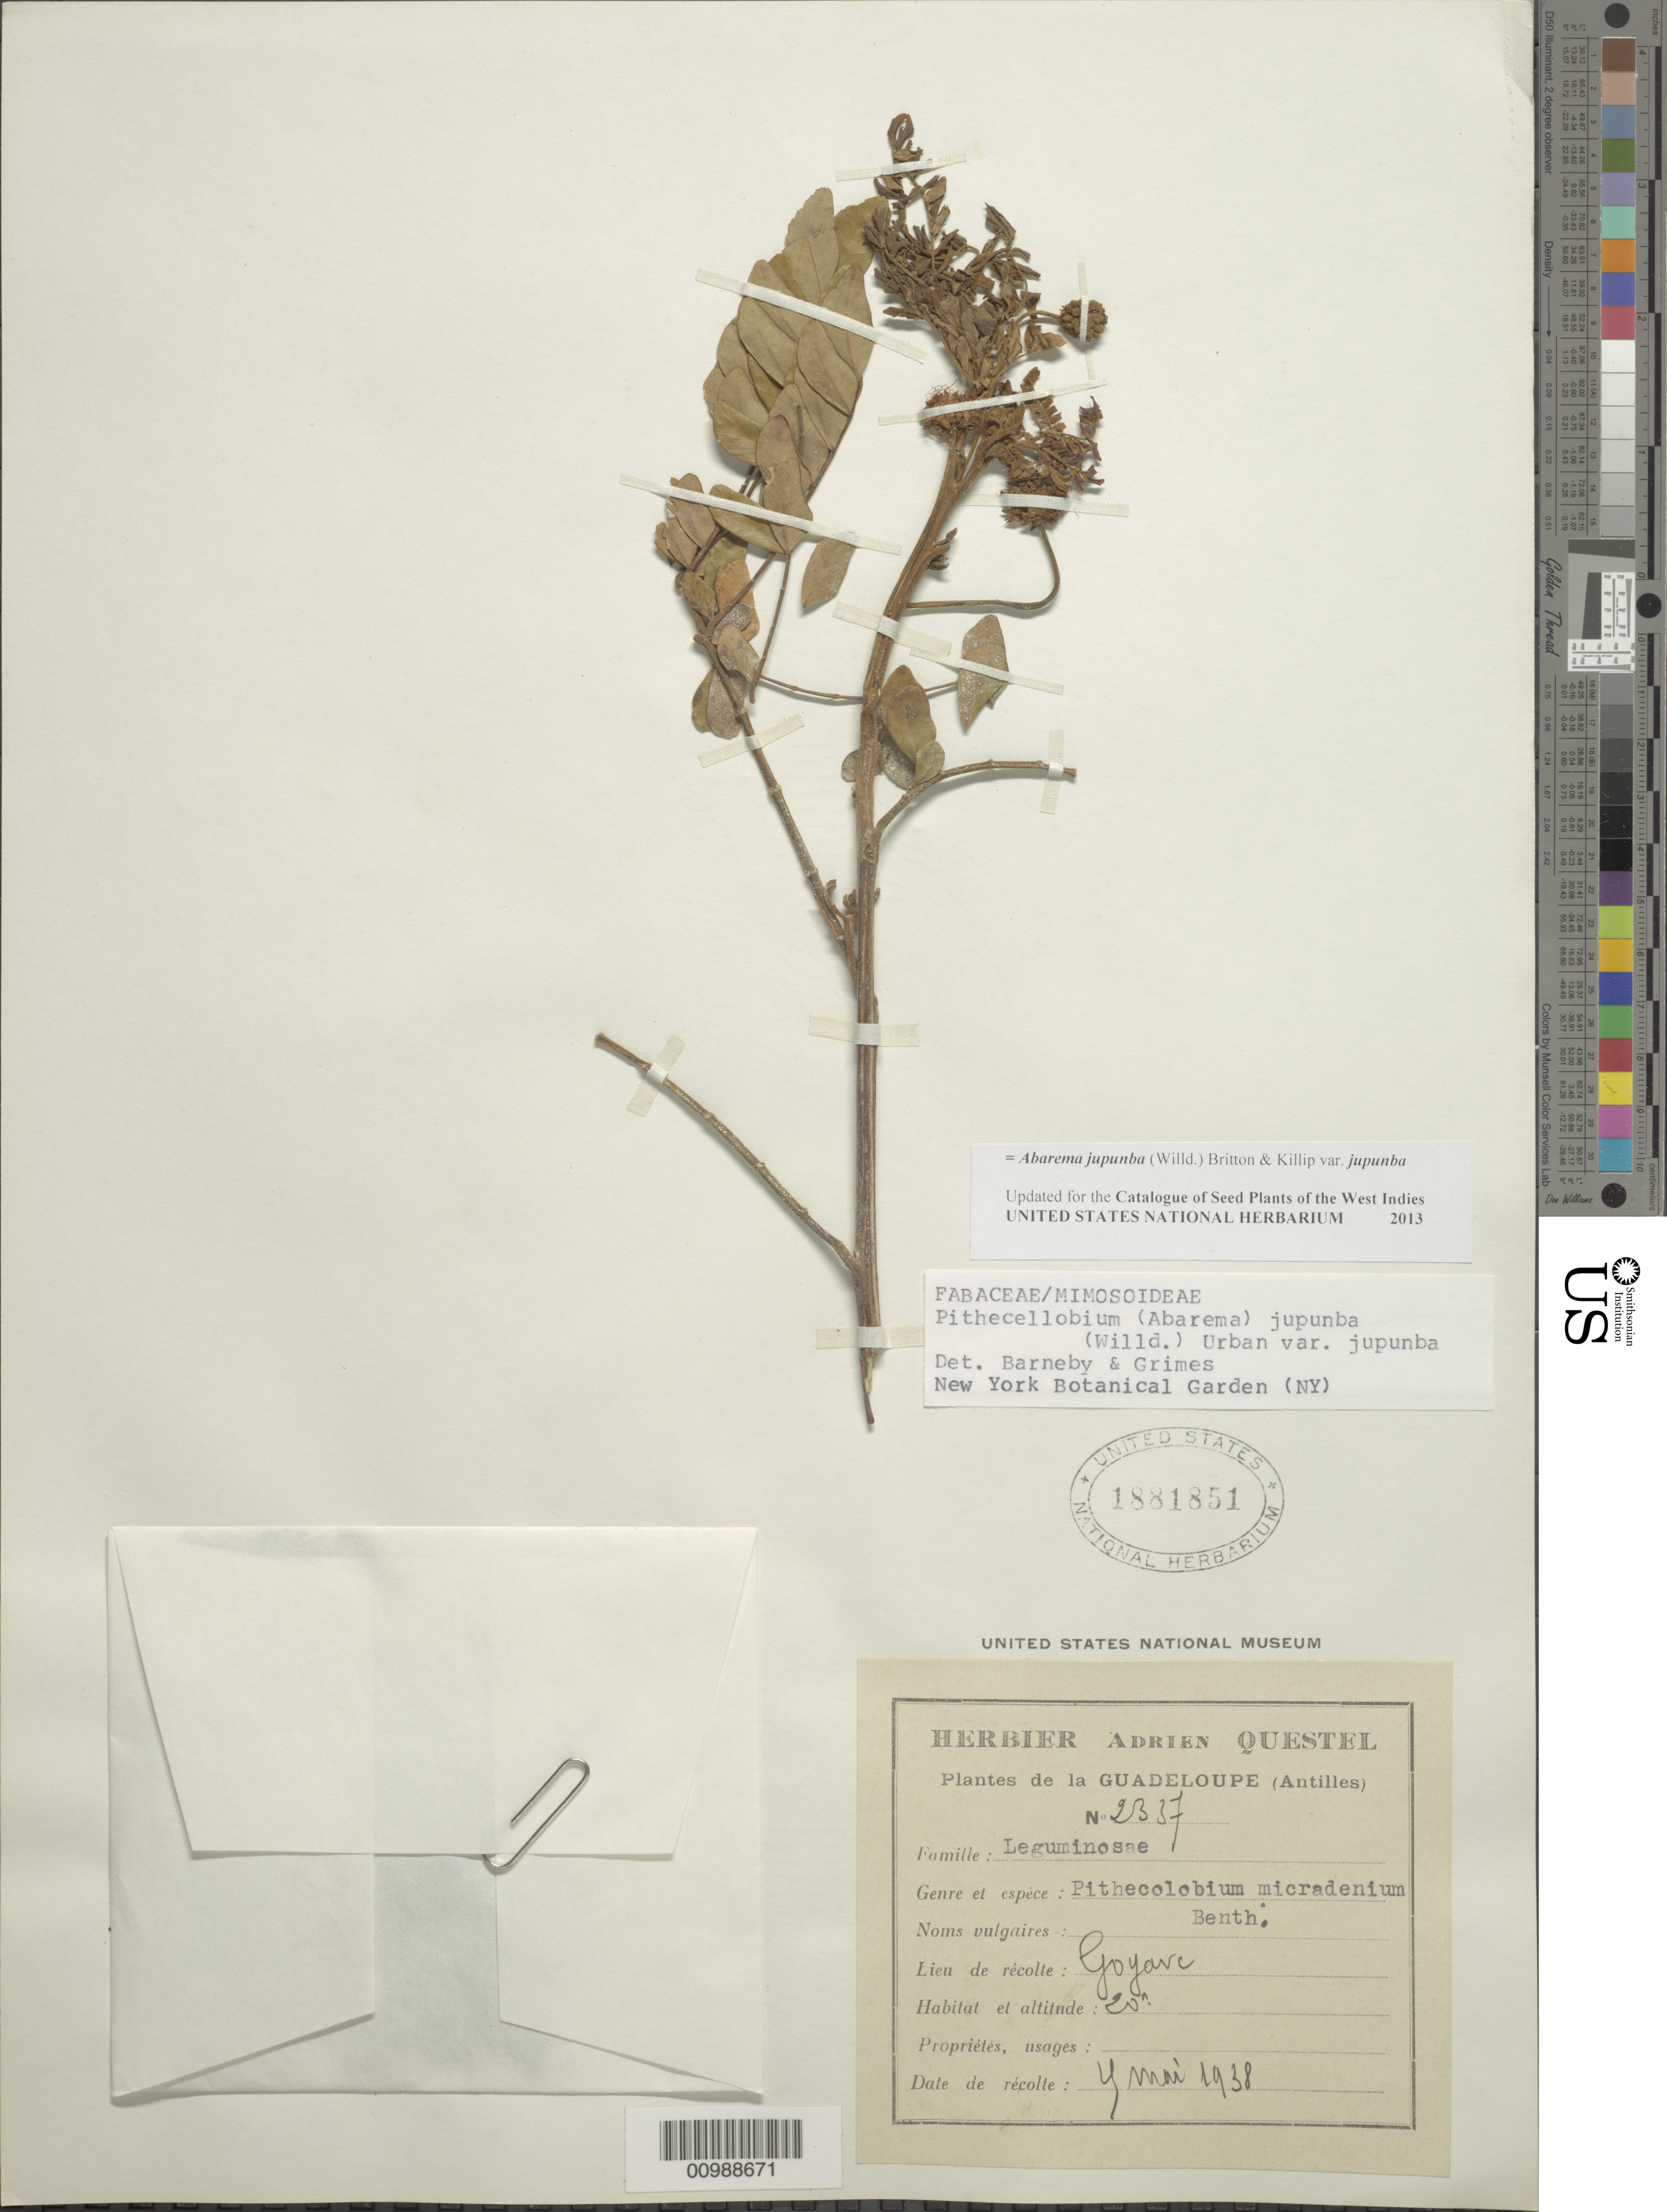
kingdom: Plantae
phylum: Tracheophyta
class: Magnoliopsida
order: Fabales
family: Fabaceae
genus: Abarema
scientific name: Abarema jupunba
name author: (Willd.) Britton & Killip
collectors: A. Questel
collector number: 2337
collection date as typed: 04 Mar 1938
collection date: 1938-03-04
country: Guadeloupe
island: Basse Terre [Guadeloupe]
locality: Goyave.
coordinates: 0 N, 0 E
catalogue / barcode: US 1881851